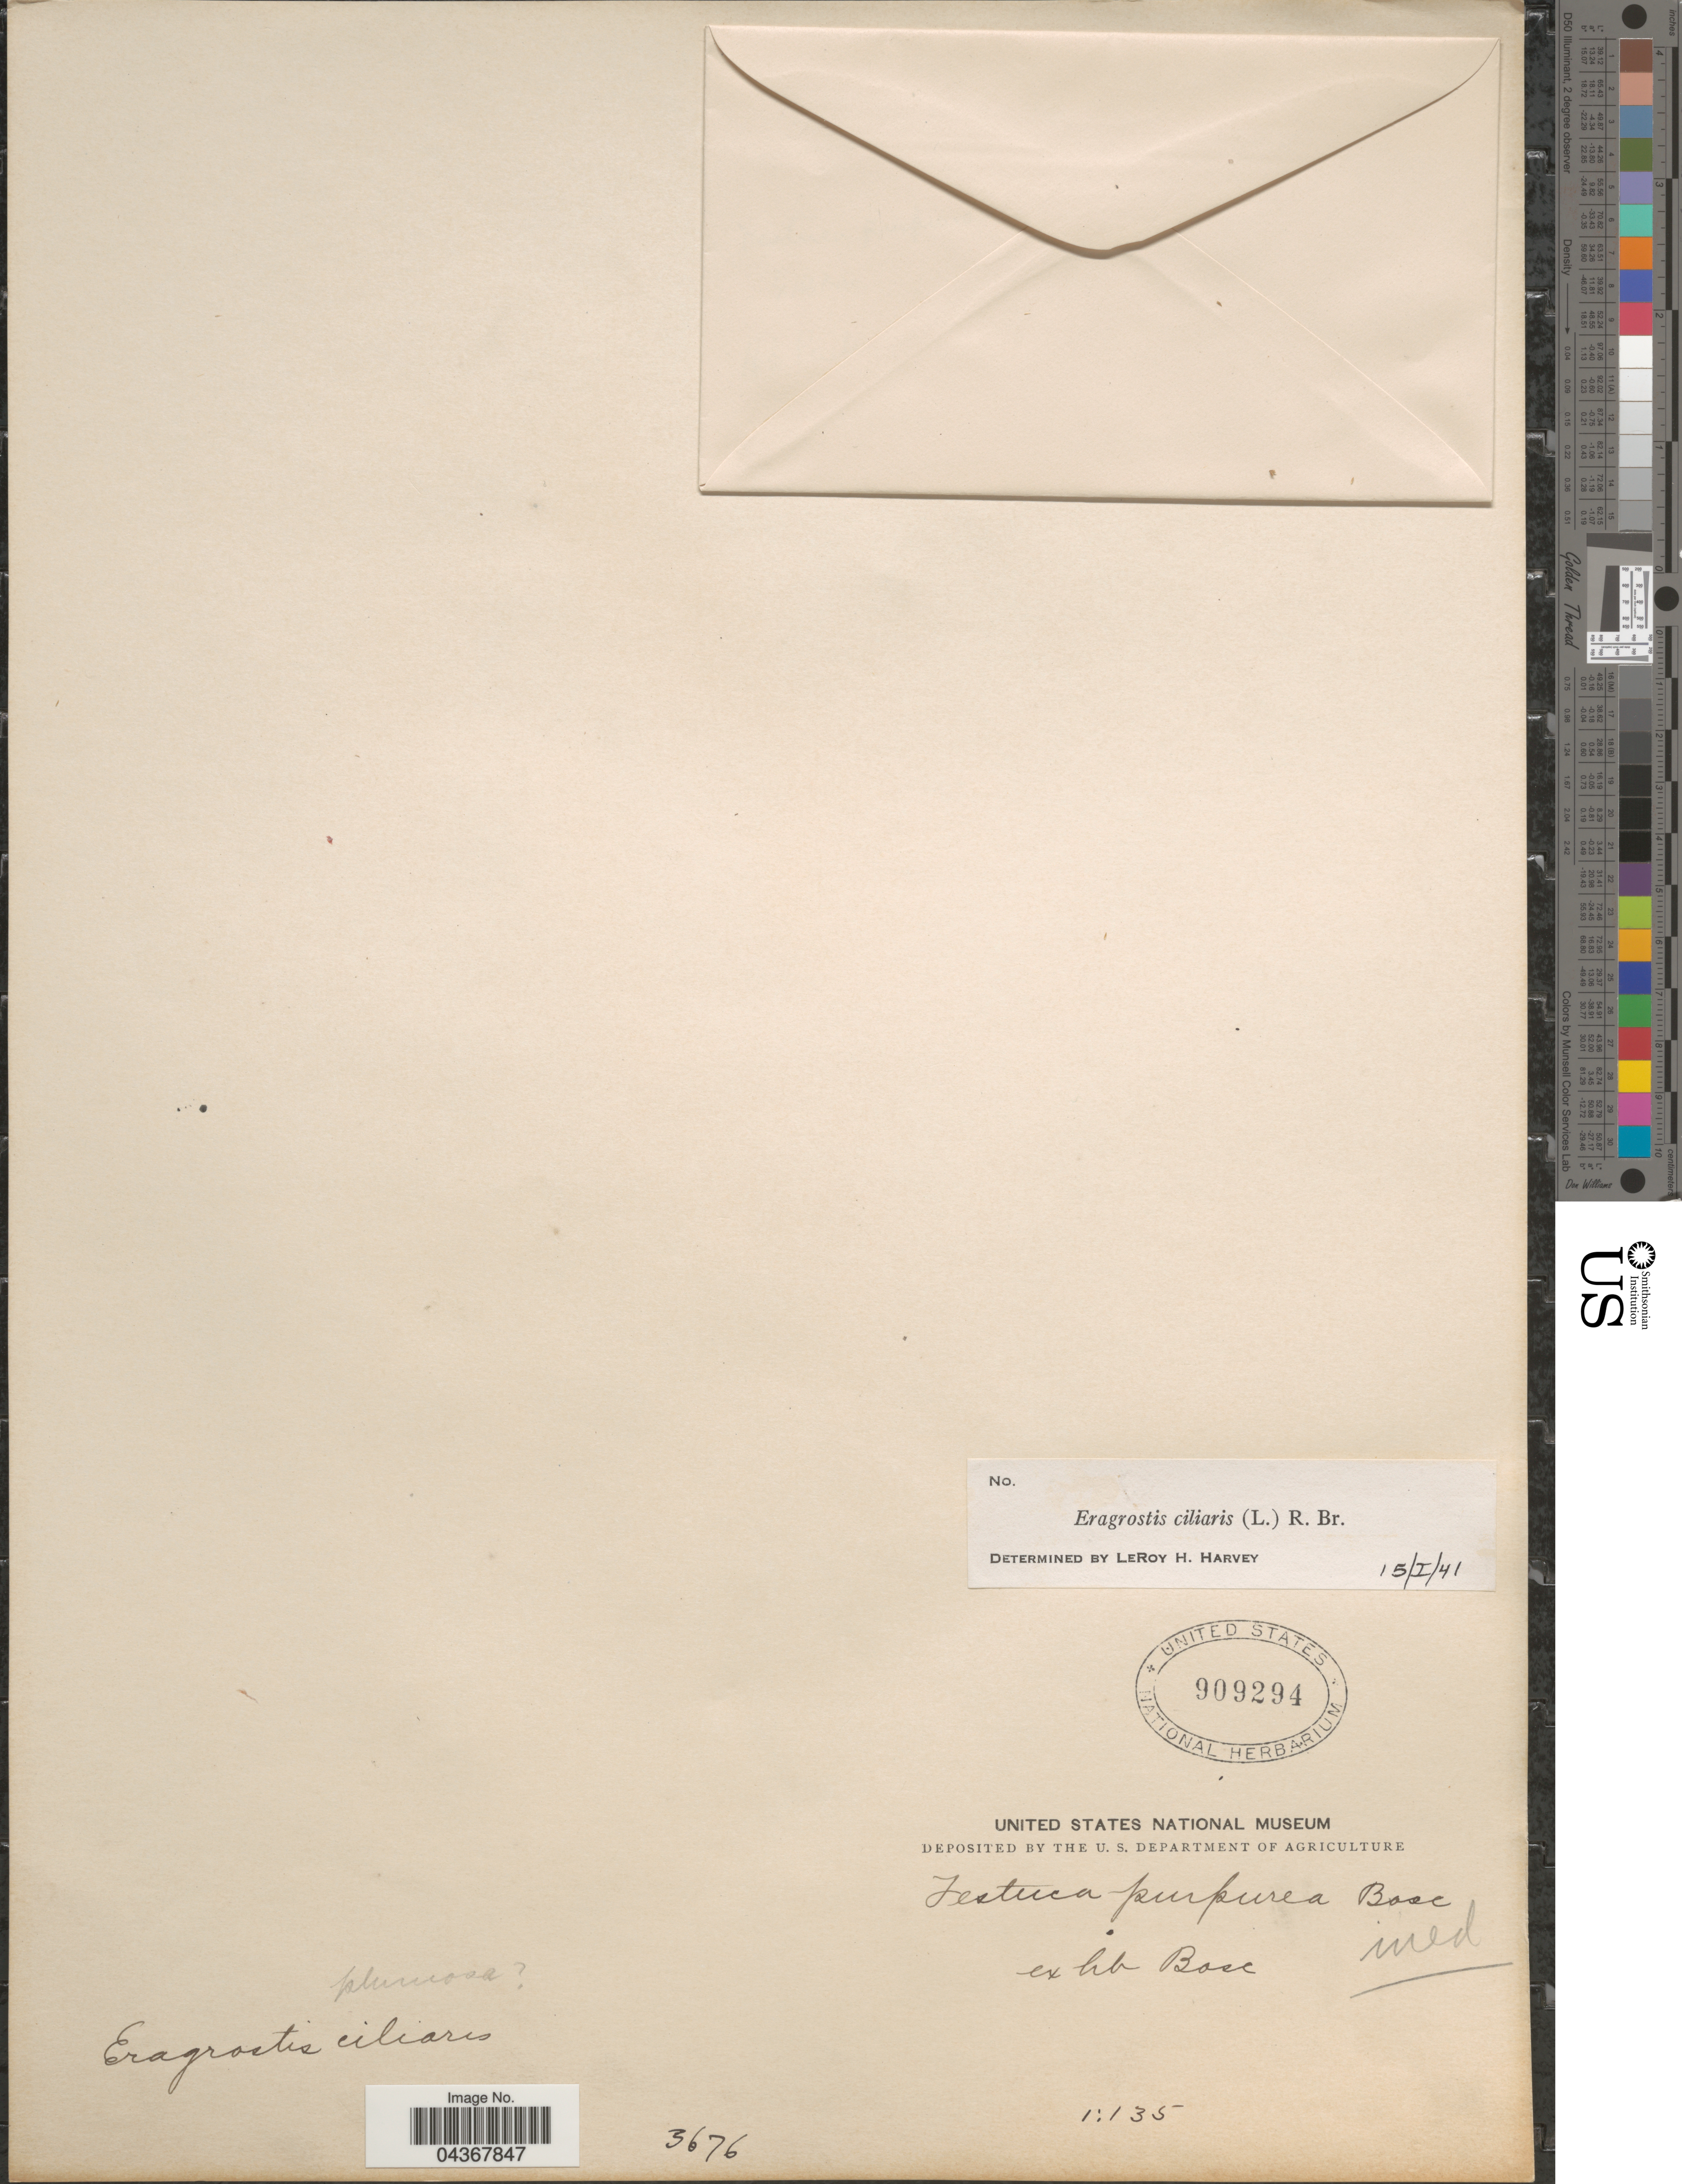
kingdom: Plantae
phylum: Tracheophyta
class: Liliopsida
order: Poales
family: Poaceae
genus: Eragrostis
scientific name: Eragrostis ciliaris var. laxa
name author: Kuntze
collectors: Ex Herb Bosc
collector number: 3676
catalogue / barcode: US 909294